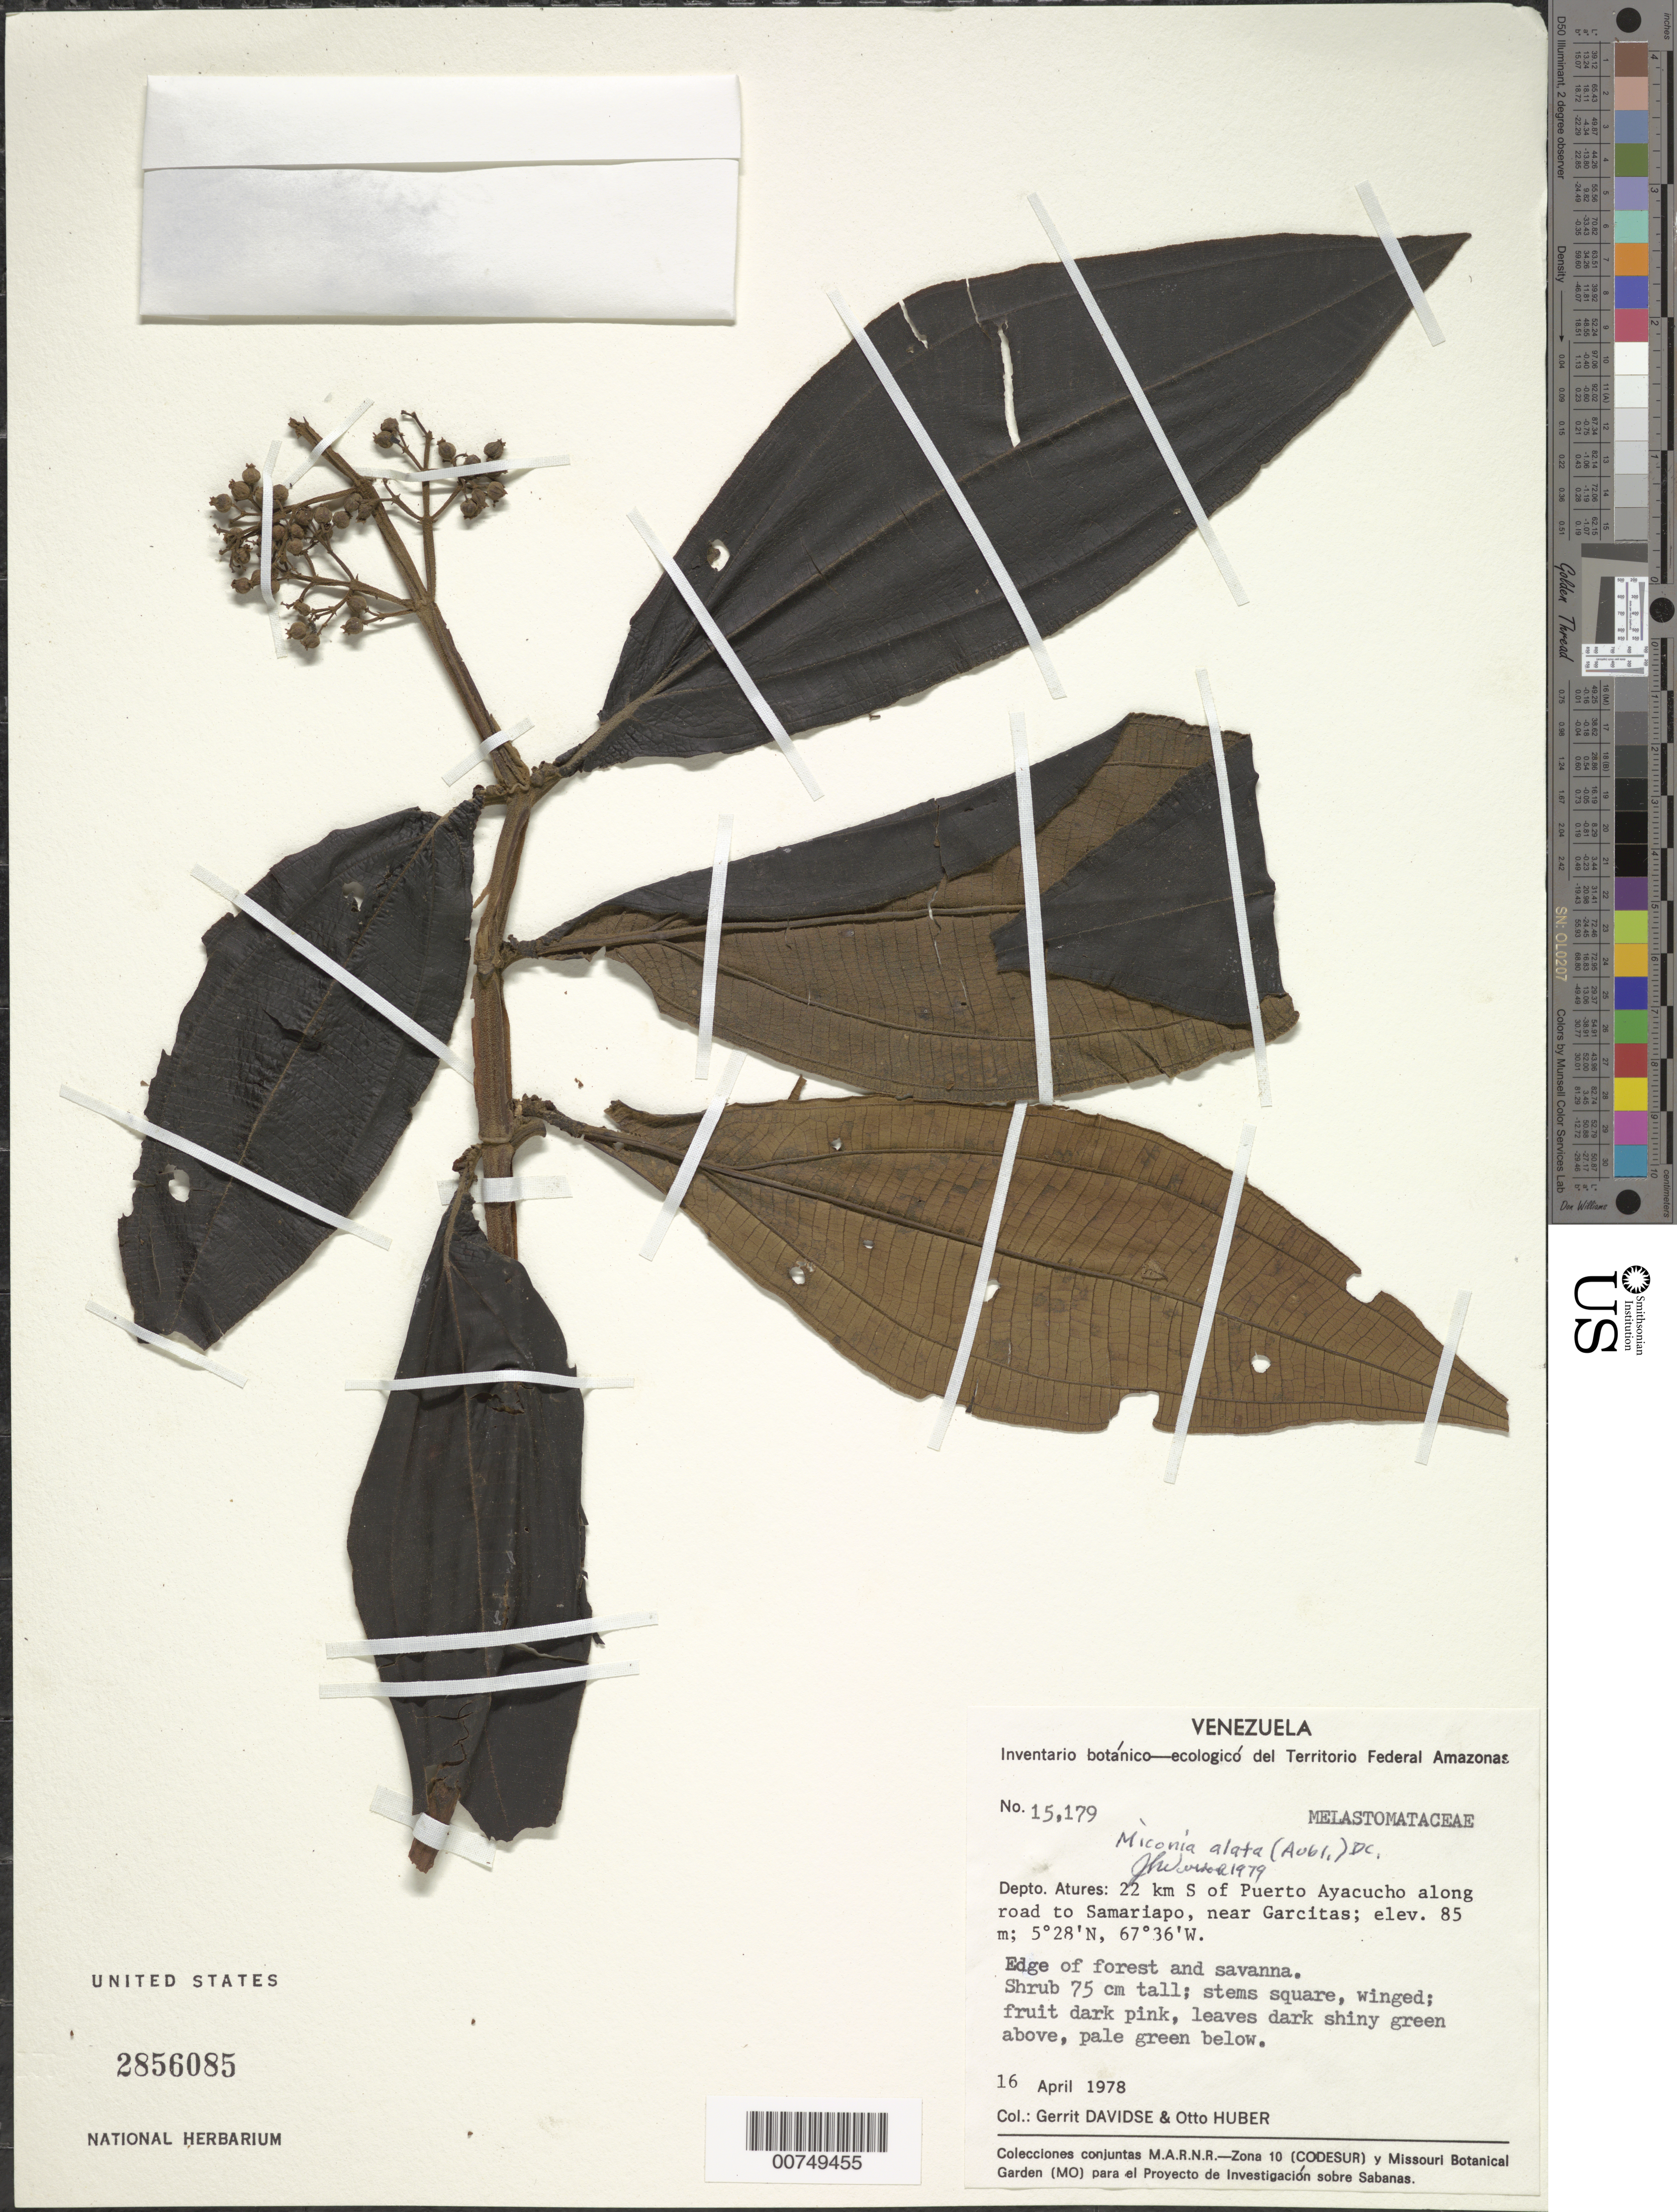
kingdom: Plantae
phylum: Tracheophyta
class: Magnoliopsida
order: Myrtales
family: Melastomataceae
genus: Miconia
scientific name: Miconia alata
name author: (Aubl.) DC.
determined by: Wurdack, John J., (US), US (UNITED STATES)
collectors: G. Davidse & O. Huber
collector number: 15179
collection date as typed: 16-Apr-78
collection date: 1978-04-16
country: Venezuela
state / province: Amazonas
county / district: Atures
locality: Puerto Ayacucho, 22 km S of along road to Samariapo, near Garcitas, Río Orinoco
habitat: Edge of forest and savanna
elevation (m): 85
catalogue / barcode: US 2856085